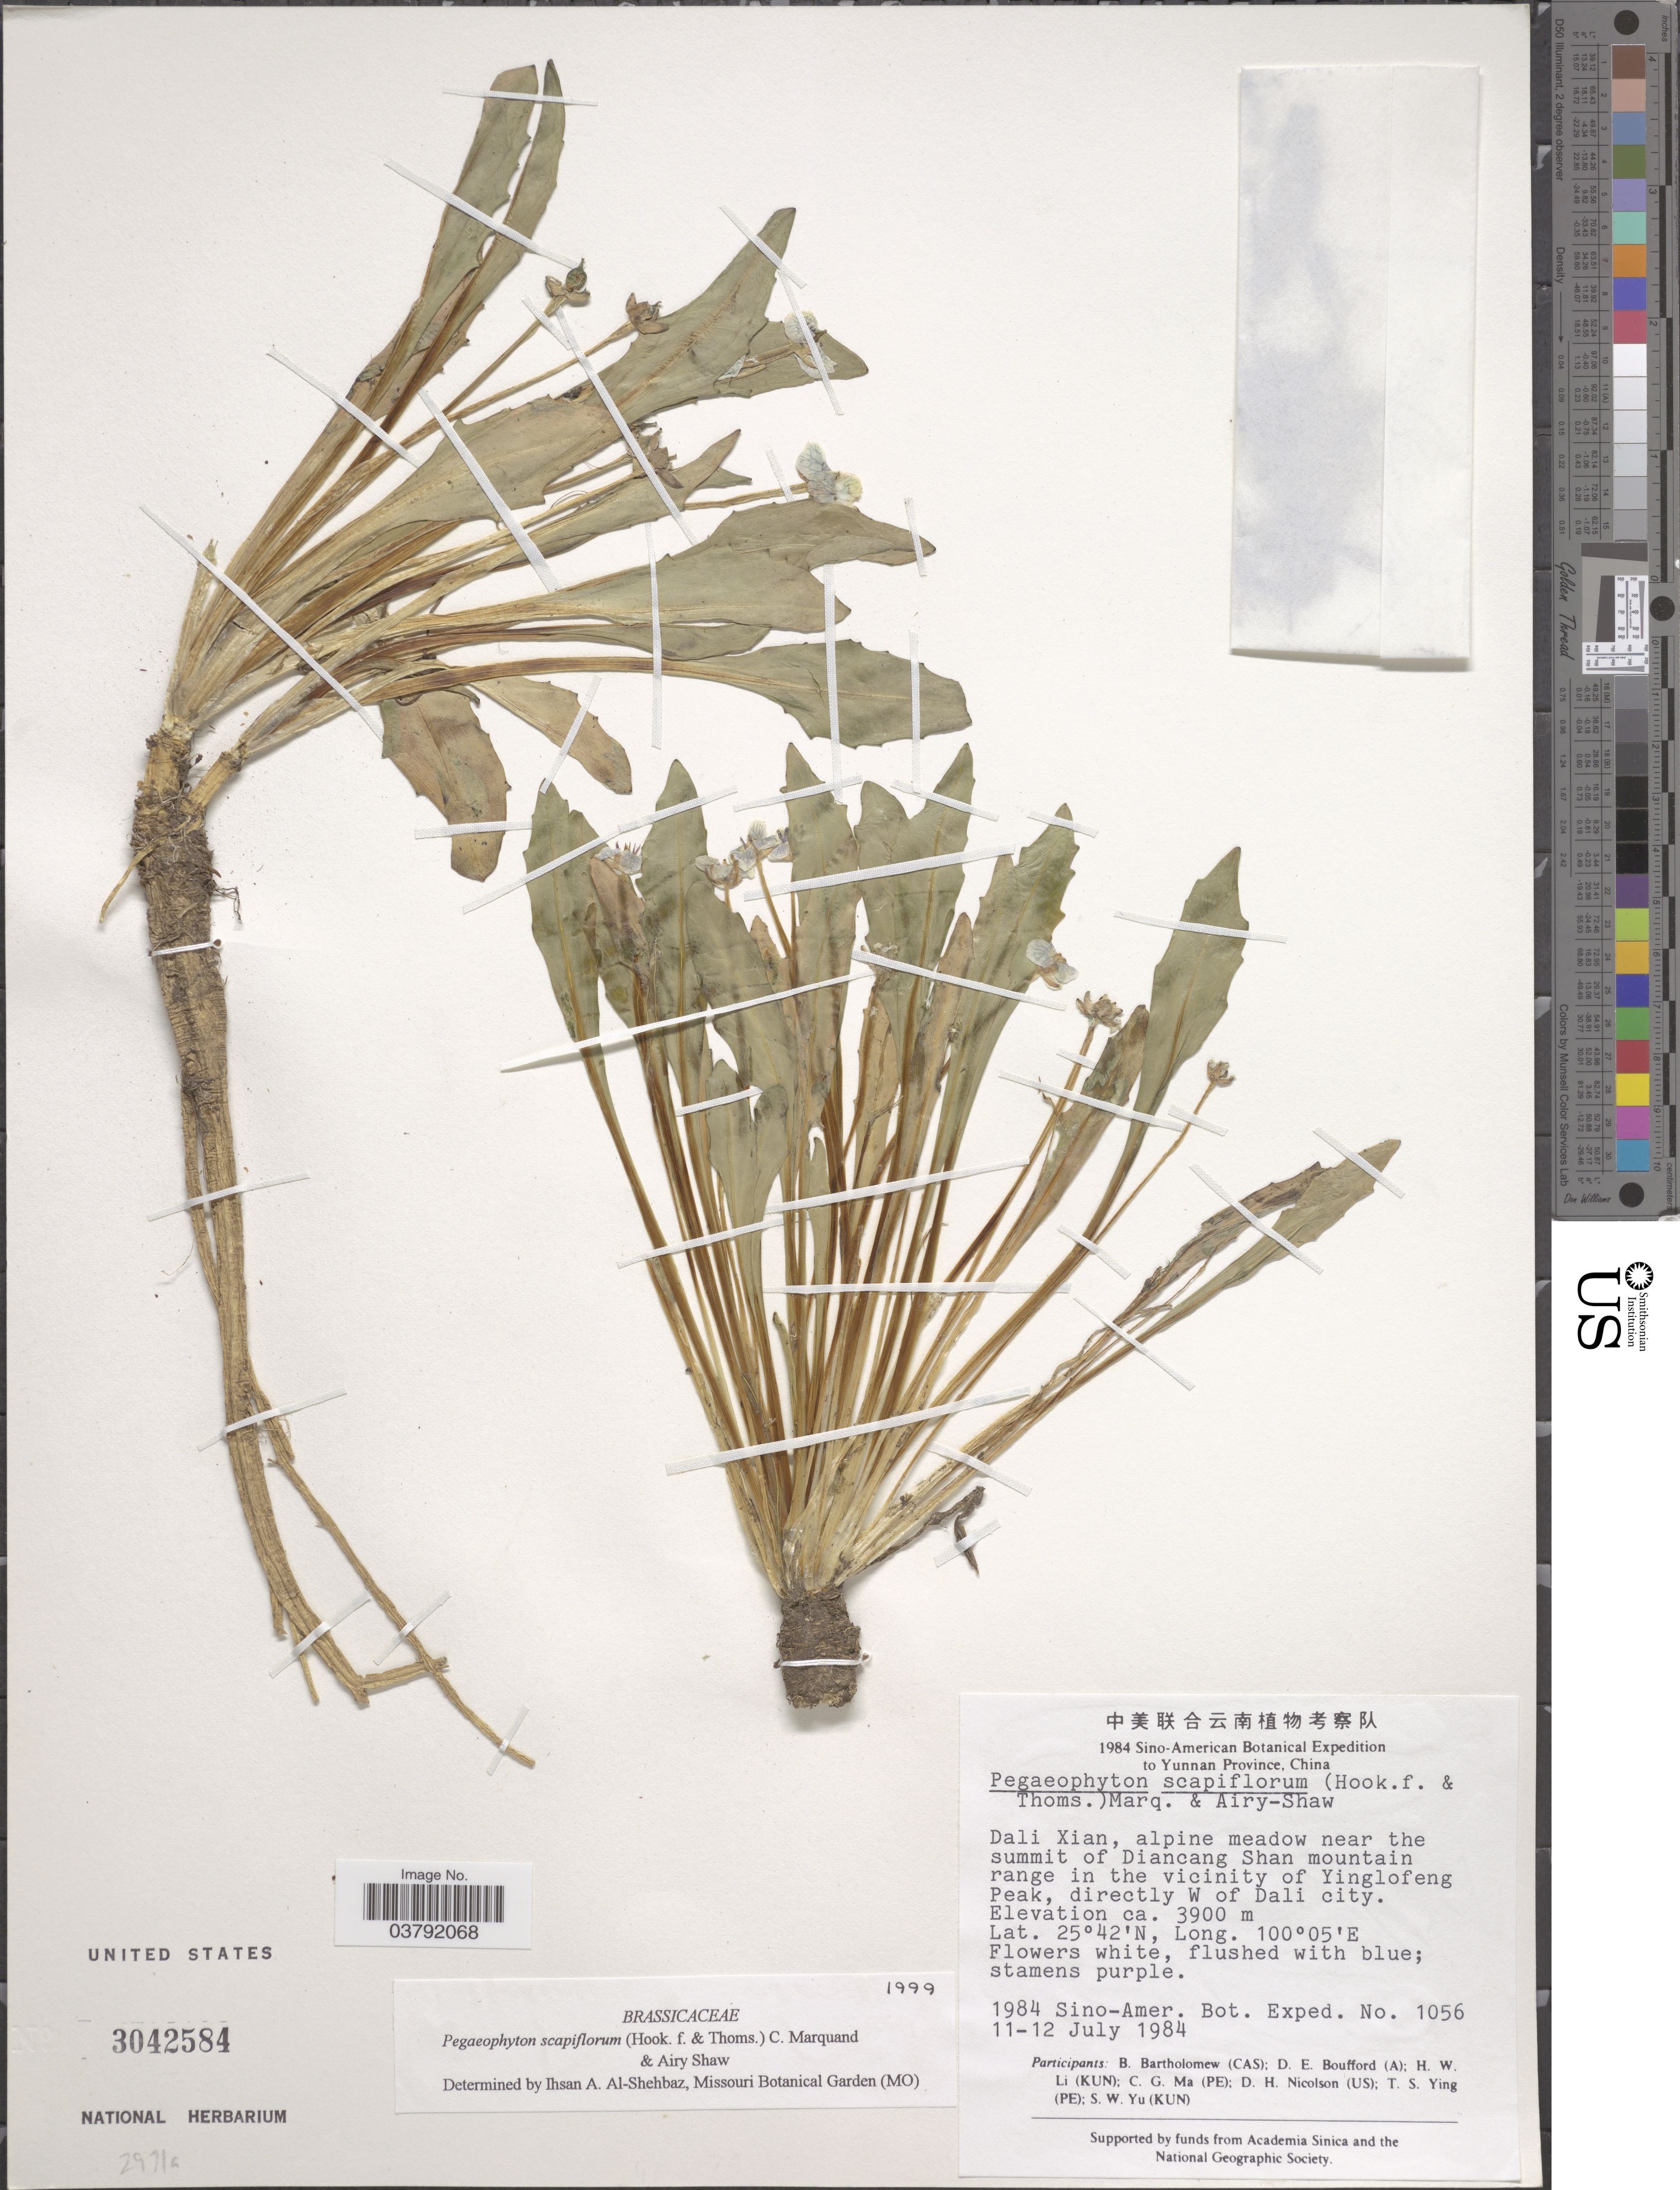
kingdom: Plantae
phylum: Tracheophyta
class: Magnoliopsida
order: Brassicales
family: Brassicaceae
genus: Pegaeophyton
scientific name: Pegaeophyton scapiflorum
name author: (Hook. f. & Thomson) C. Marquand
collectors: Sino-Amer. Bot. Exped. 1984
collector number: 1056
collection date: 1984-07-11/1984-07-12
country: China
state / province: Yunnan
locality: Dali Xian, alpine meadow near the summit of Diancang Shan mountain range in the vicinity of Yinglofeng Peak, directly W of Dali city.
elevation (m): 3900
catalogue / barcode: US 3042584